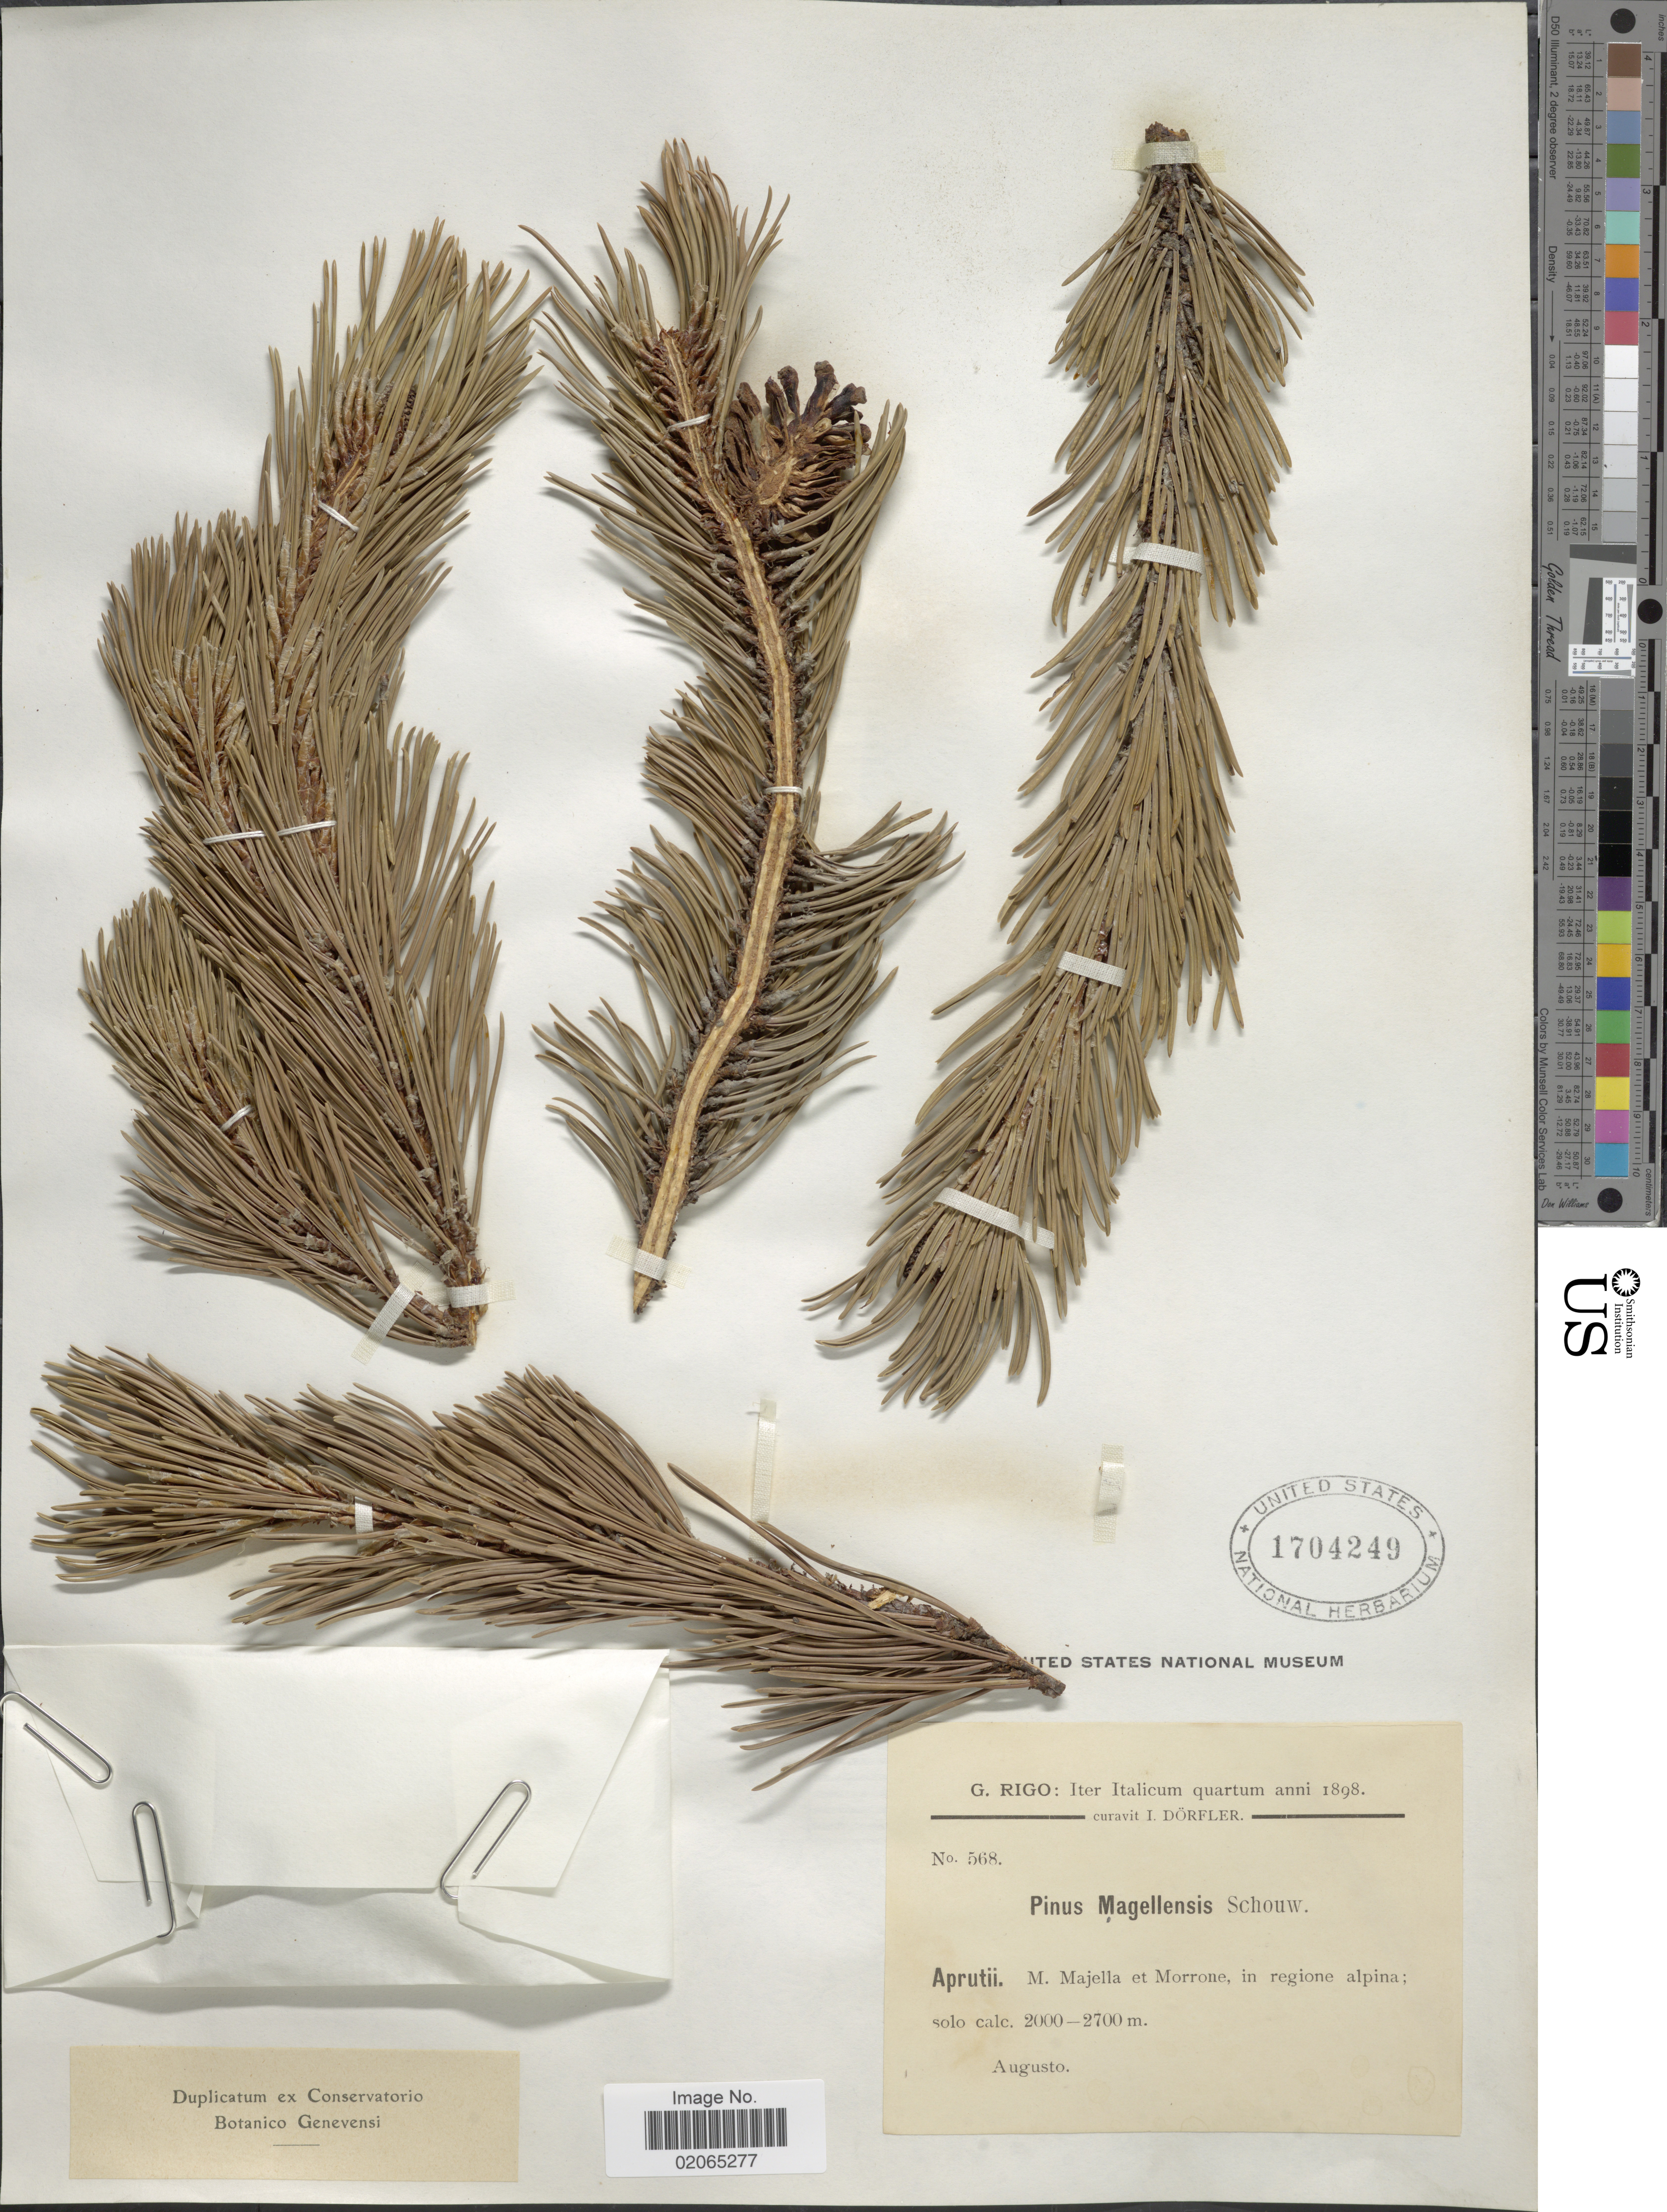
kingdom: Plantae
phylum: Tracheophyta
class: Pinopsida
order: Pinales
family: Pinaceae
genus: Pinus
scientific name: Pinus magellensis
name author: Schouw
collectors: G. Rigo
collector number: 568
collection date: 1898-08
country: Italy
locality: Aprutii. M. Majella et Morrone, in regione alpina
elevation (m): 2000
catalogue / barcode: US 1704249